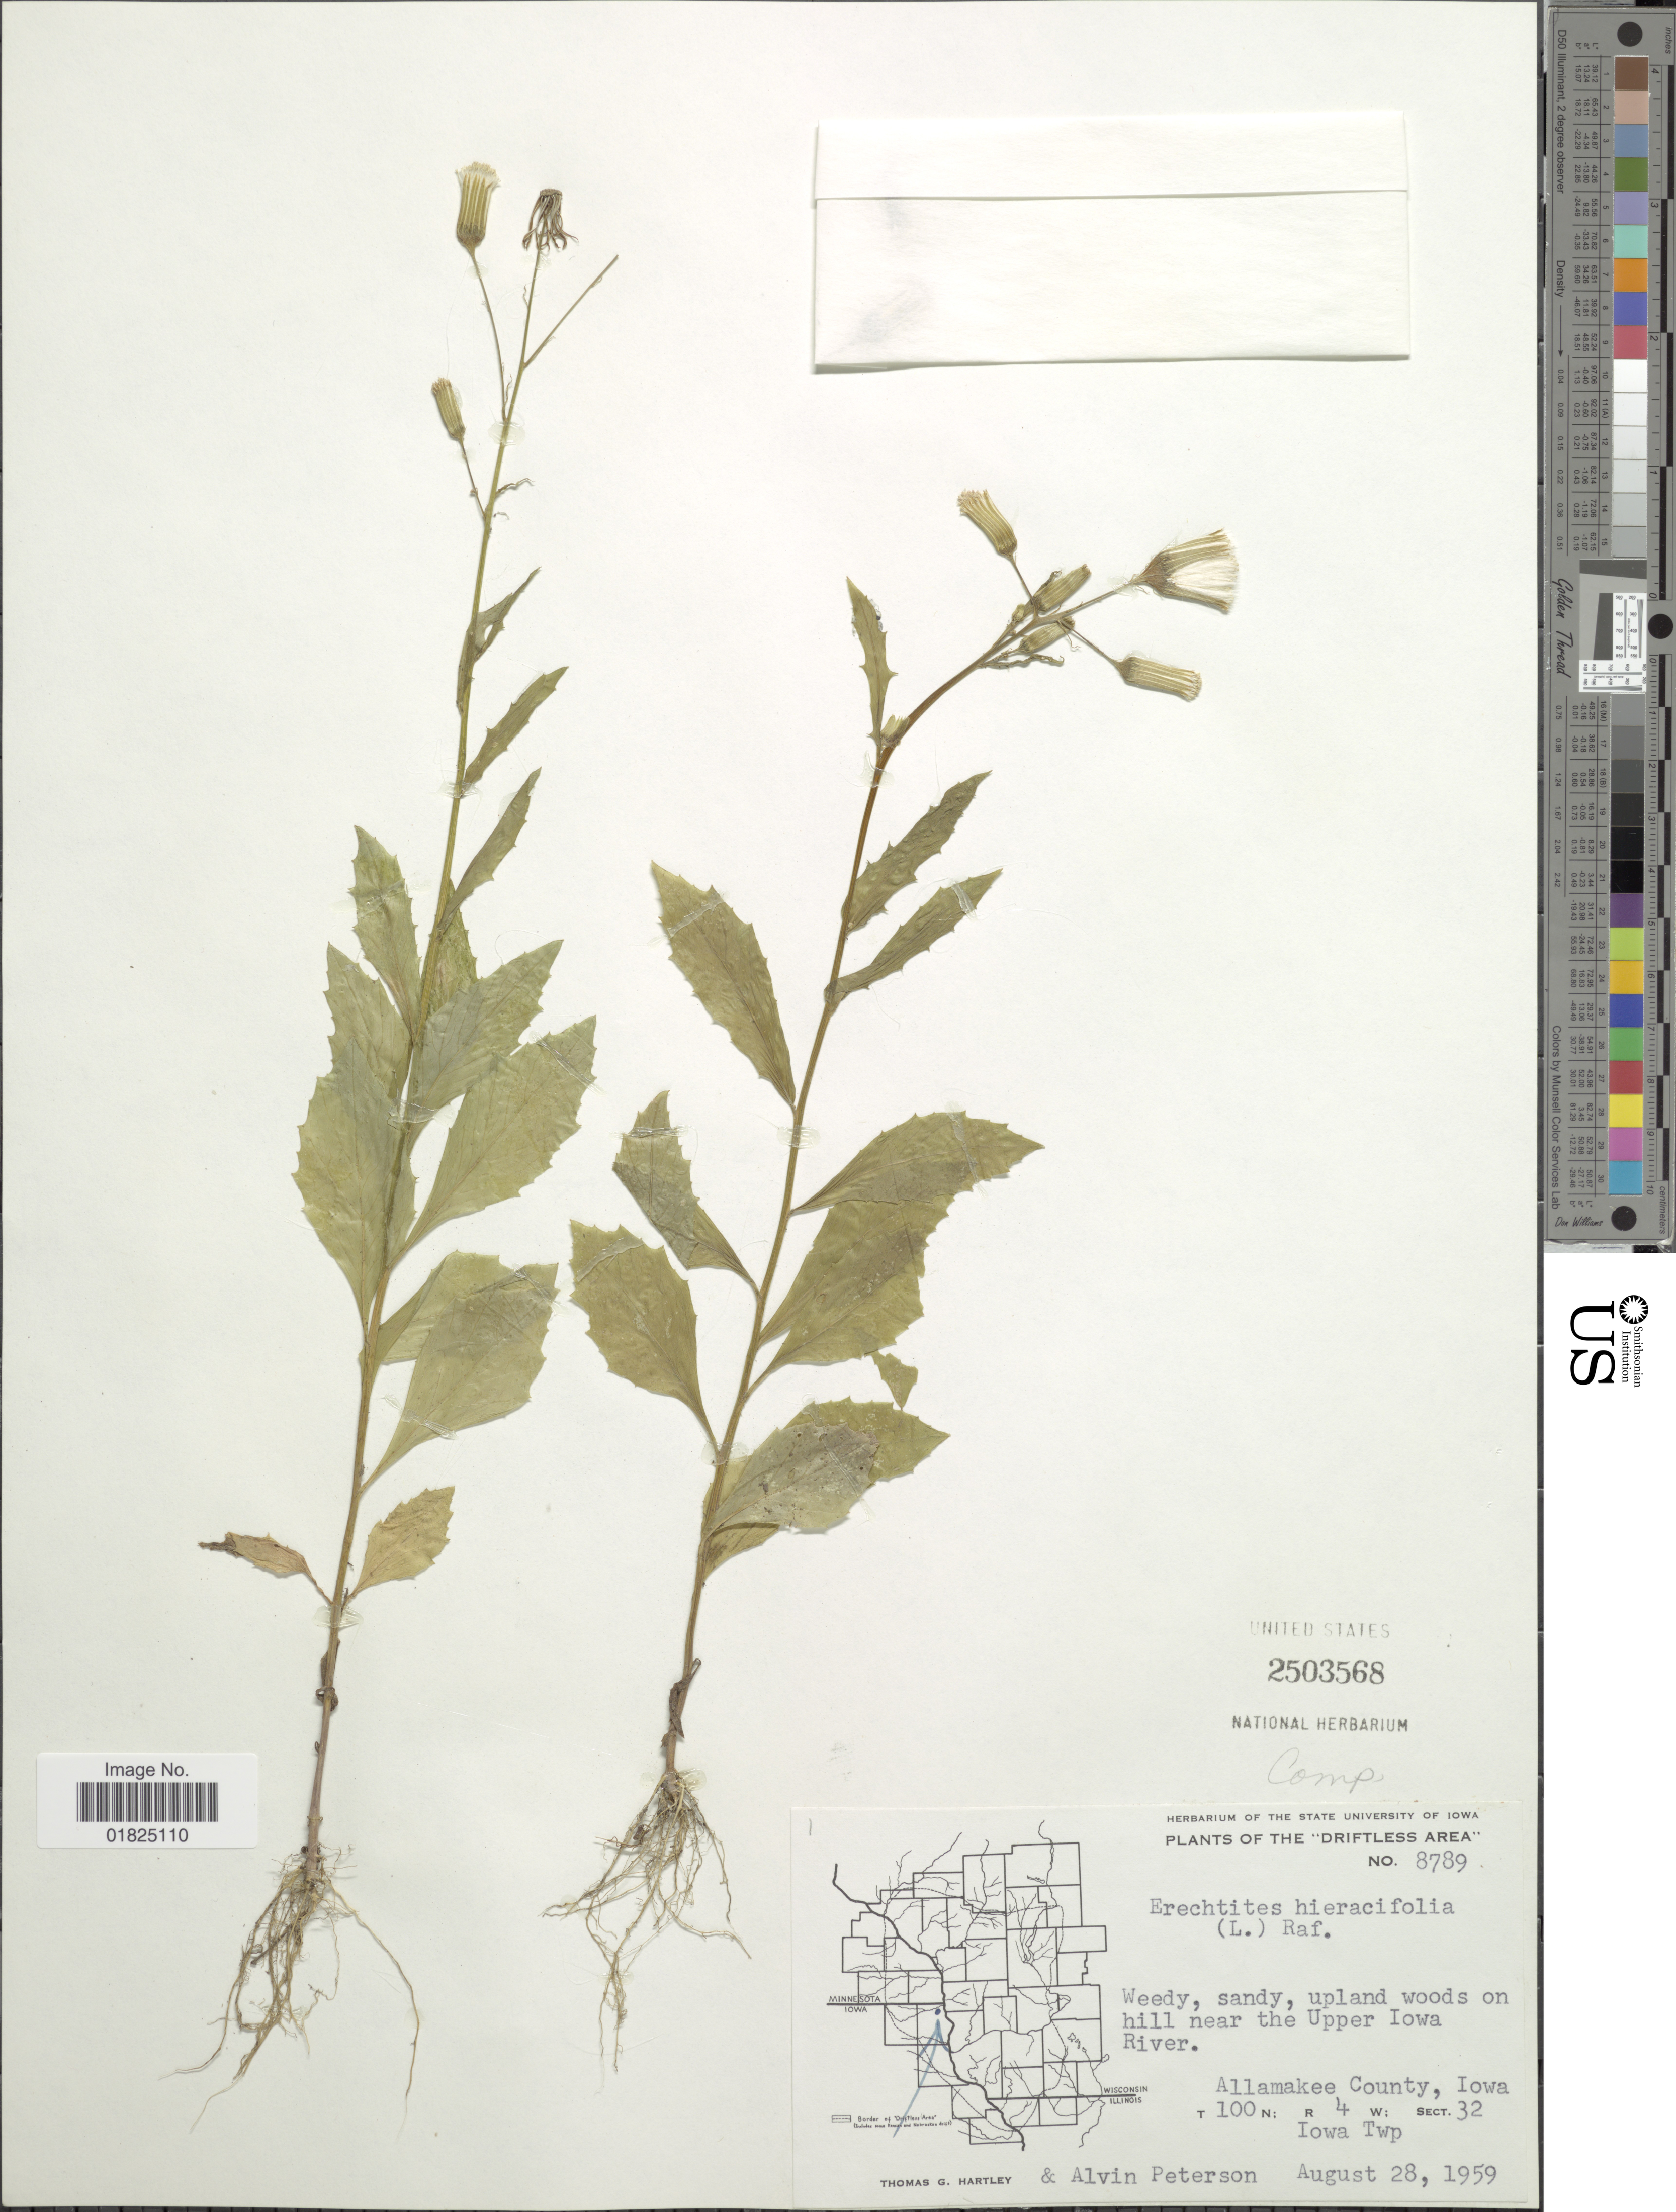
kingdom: Plantae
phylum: Tracheophyta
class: Magnoliopsida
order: Asterales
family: Asteraceae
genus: Erechtites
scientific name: Erechtites hieraciifolius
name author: (L.) Raf. ex DC.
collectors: T. G. Hartley & A. M. Peterson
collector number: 8789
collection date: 1959-08-28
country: United States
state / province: Iowa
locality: The 'Drifless Area', Weedy, sandy, upland woods on hill near the Upper Iowa River. Allamakee County, Iowa, T100N; R4 W; Sect 32, IowaTwp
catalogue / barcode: US 2503568